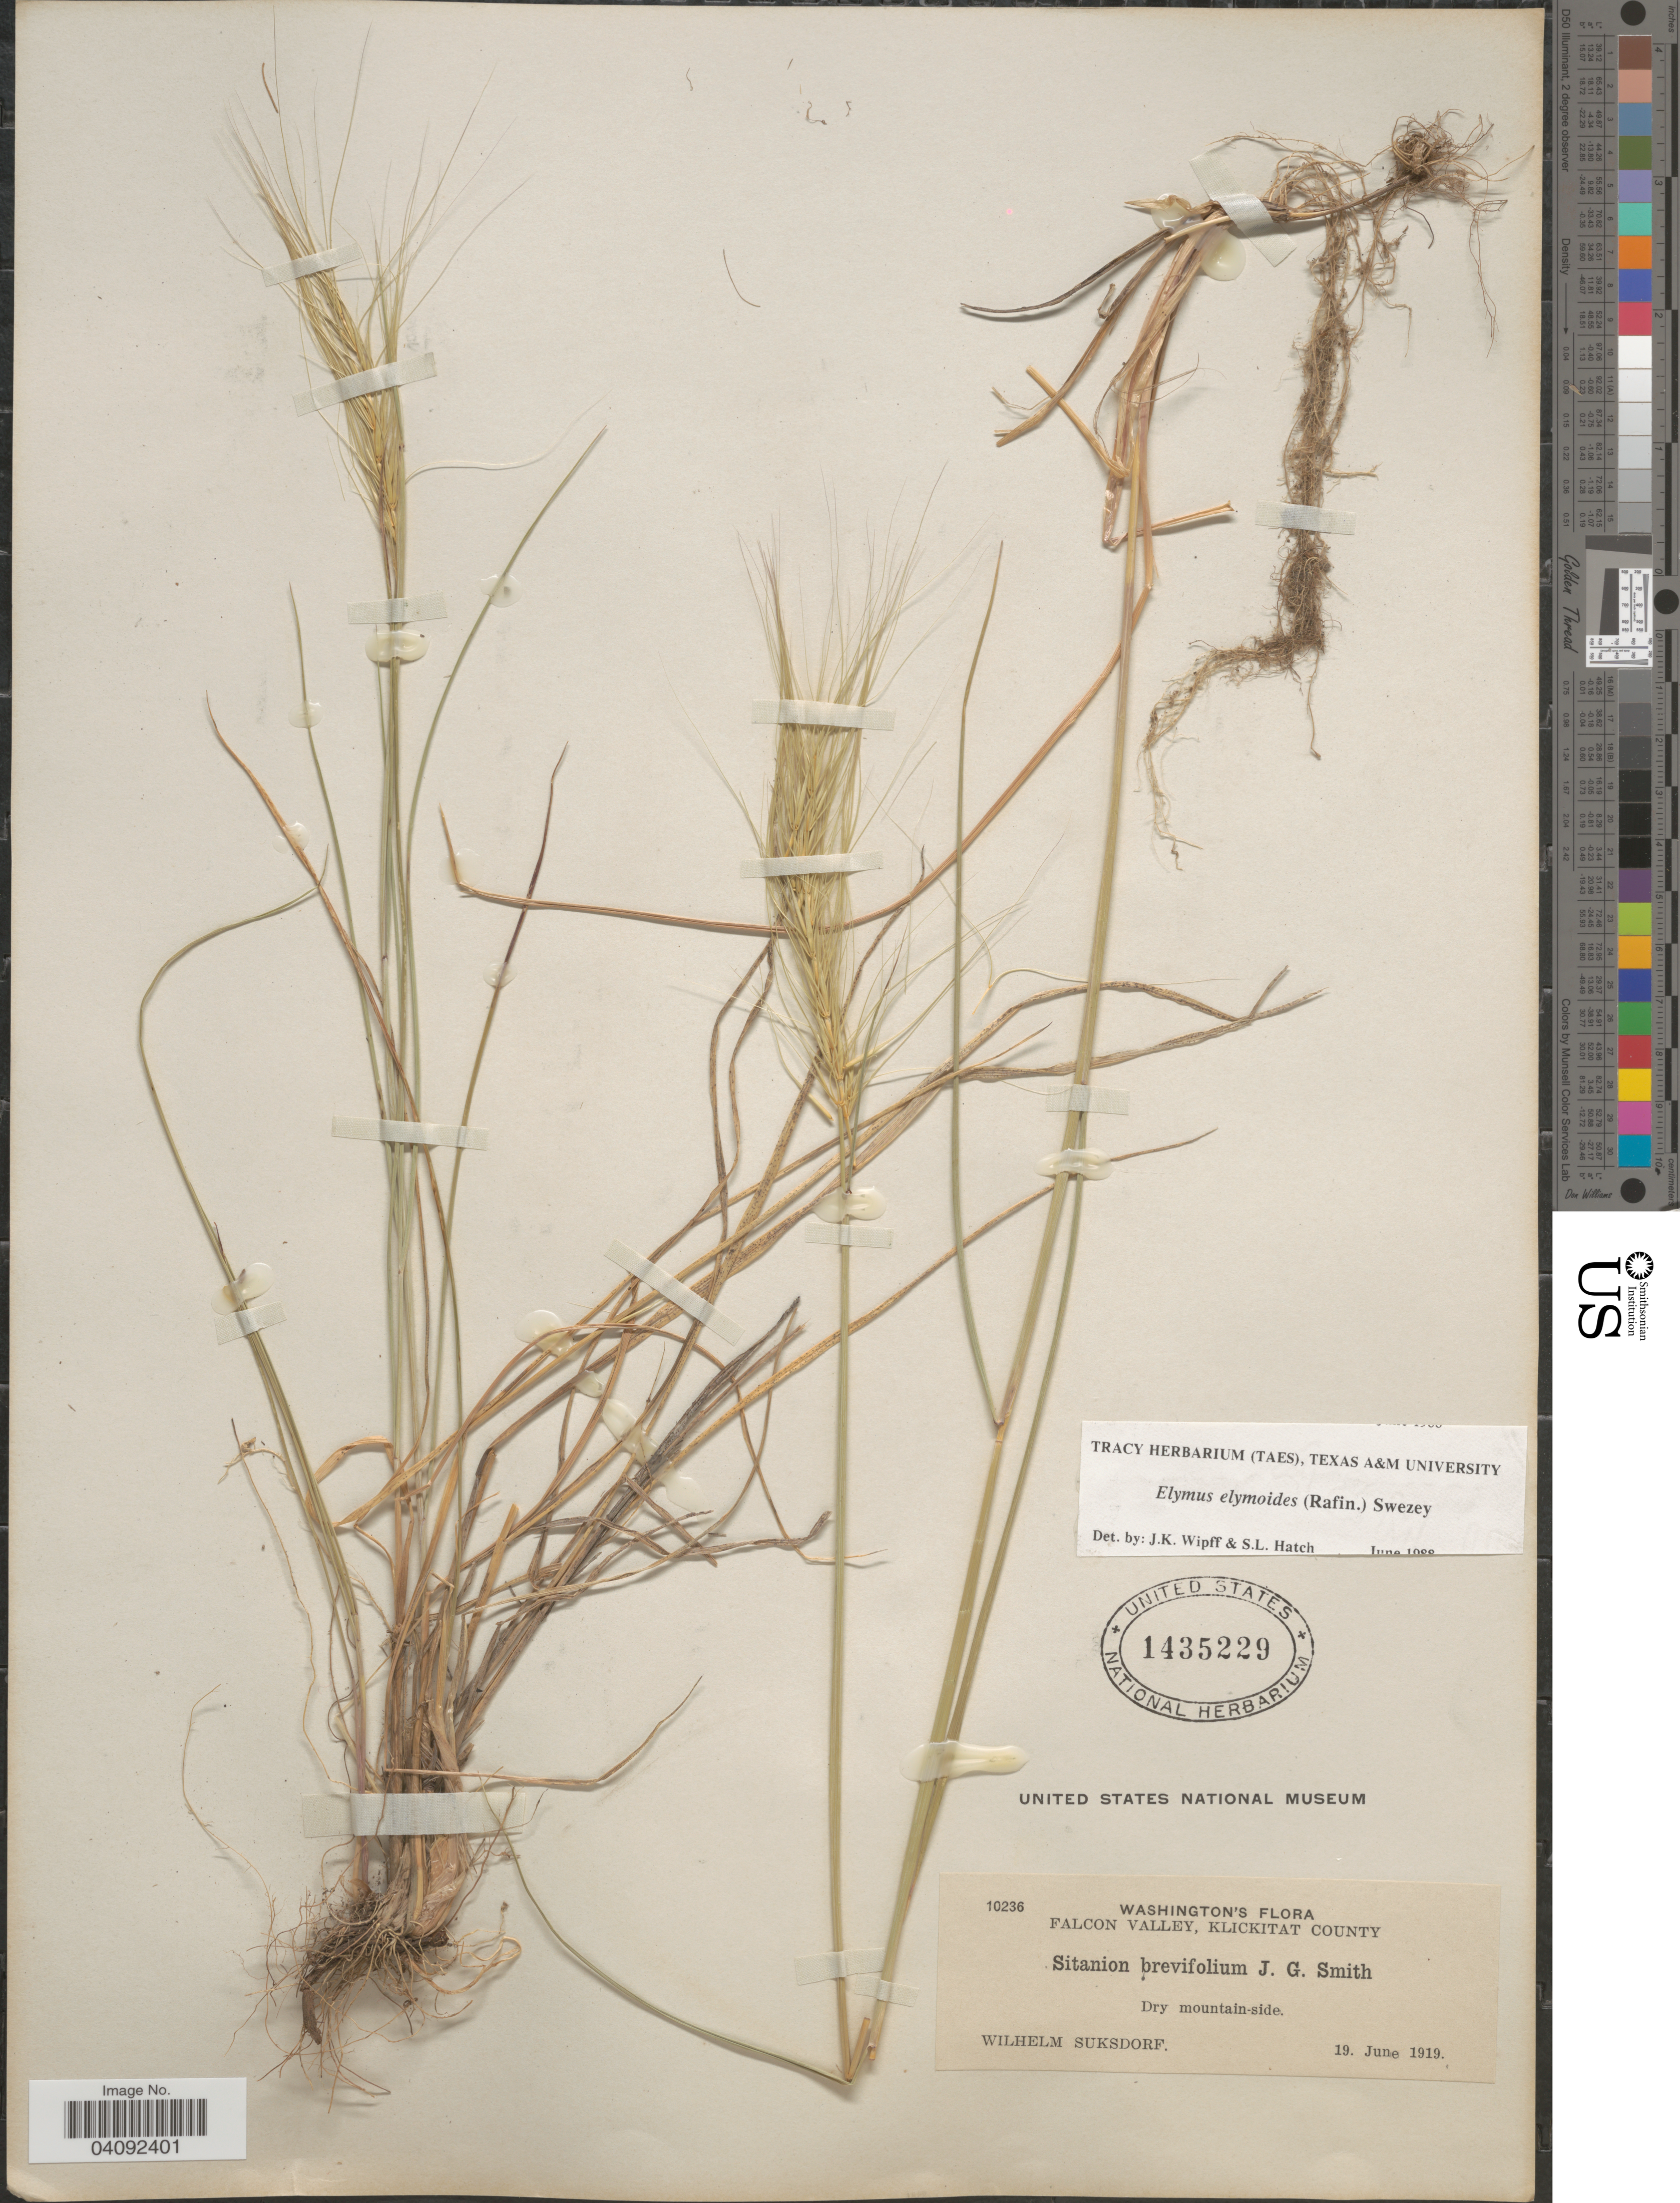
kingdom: Plantae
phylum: Tracheophyta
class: Liliopsida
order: Poales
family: Poaceae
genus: Elymus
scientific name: Elymus elymoides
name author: (Raf.) Swezey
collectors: W. N. Suksdorf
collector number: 10236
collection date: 1919-06-19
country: United States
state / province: Washington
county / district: Klickitat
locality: Falcon Valley, Klickitat County. Dry mountain-side.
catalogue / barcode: US 1435229